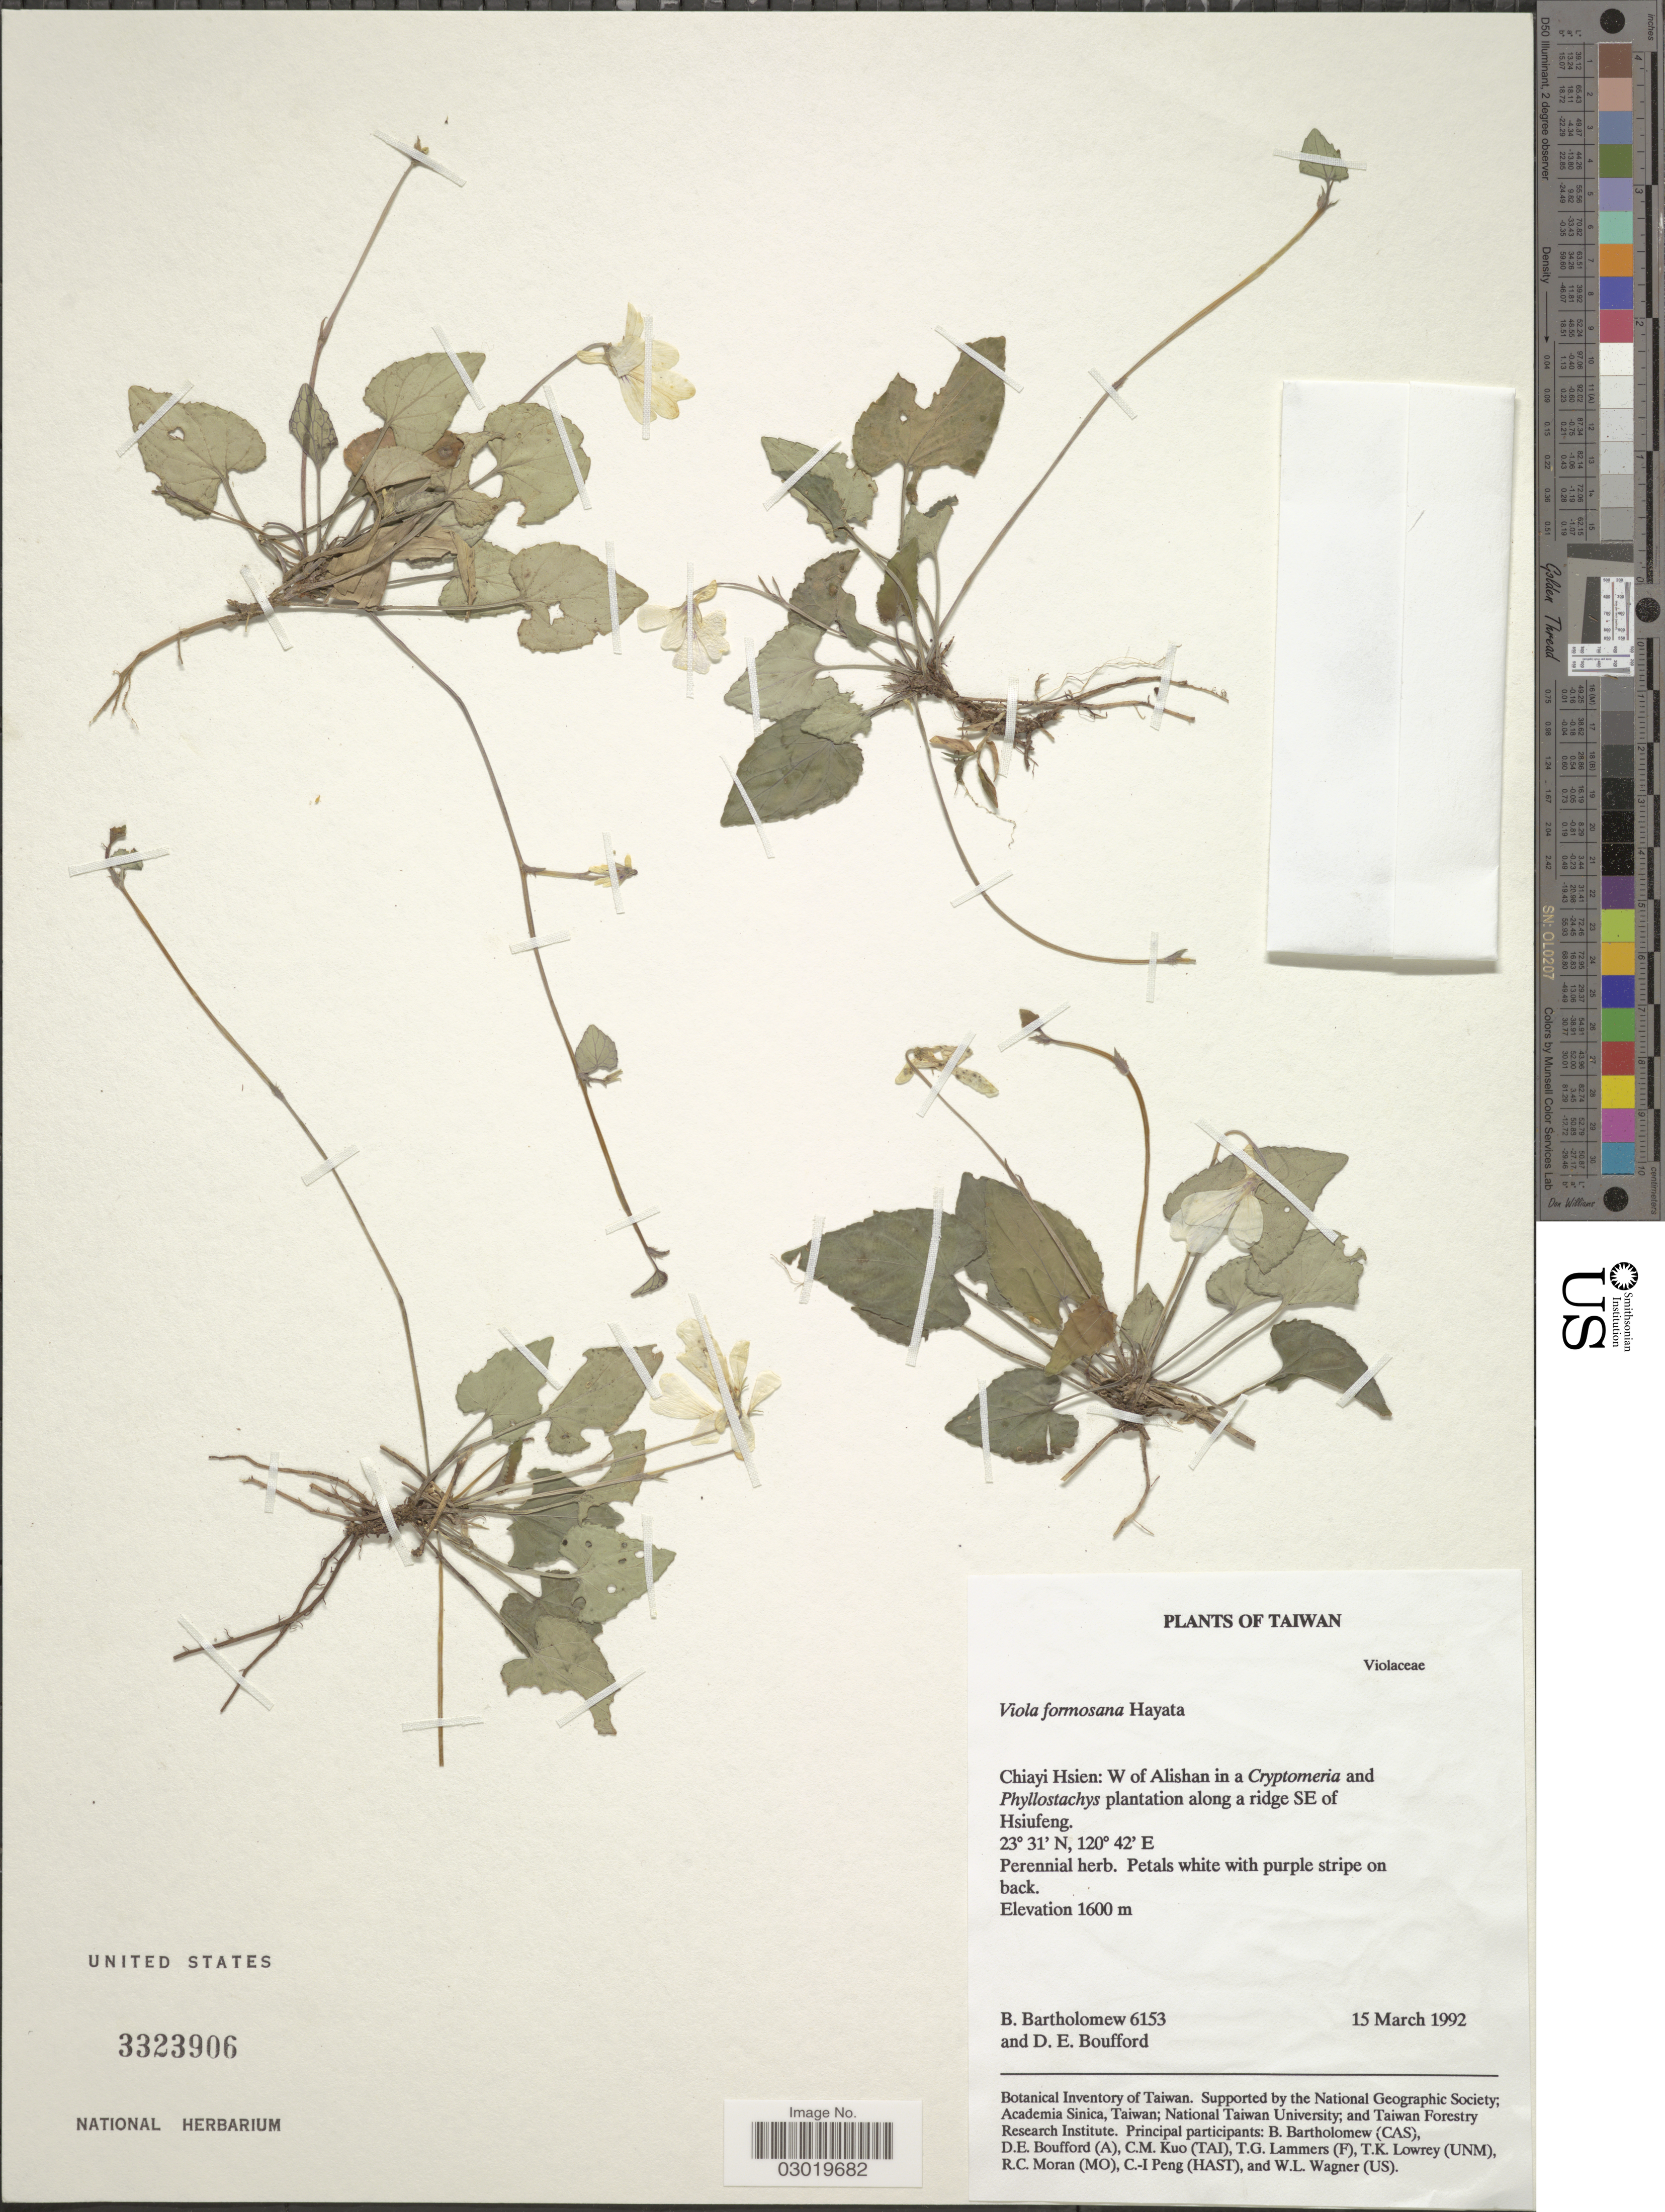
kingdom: Plantae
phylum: Tracheophyta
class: Magnoliopsida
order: Malpighiales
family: Violaceae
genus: Viola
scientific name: Viola formosana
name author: Hayata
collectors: B. Bartholomew & D. E. Boufford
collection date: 1992-03-15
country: Taiwan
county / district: Chiayi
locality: Chiayi Hsien: W of Alishan in a Cryptomeria and Phyllostachys plantation along a ridge SE of Hsiufeng.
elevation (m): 1600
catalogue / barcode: US 3323906